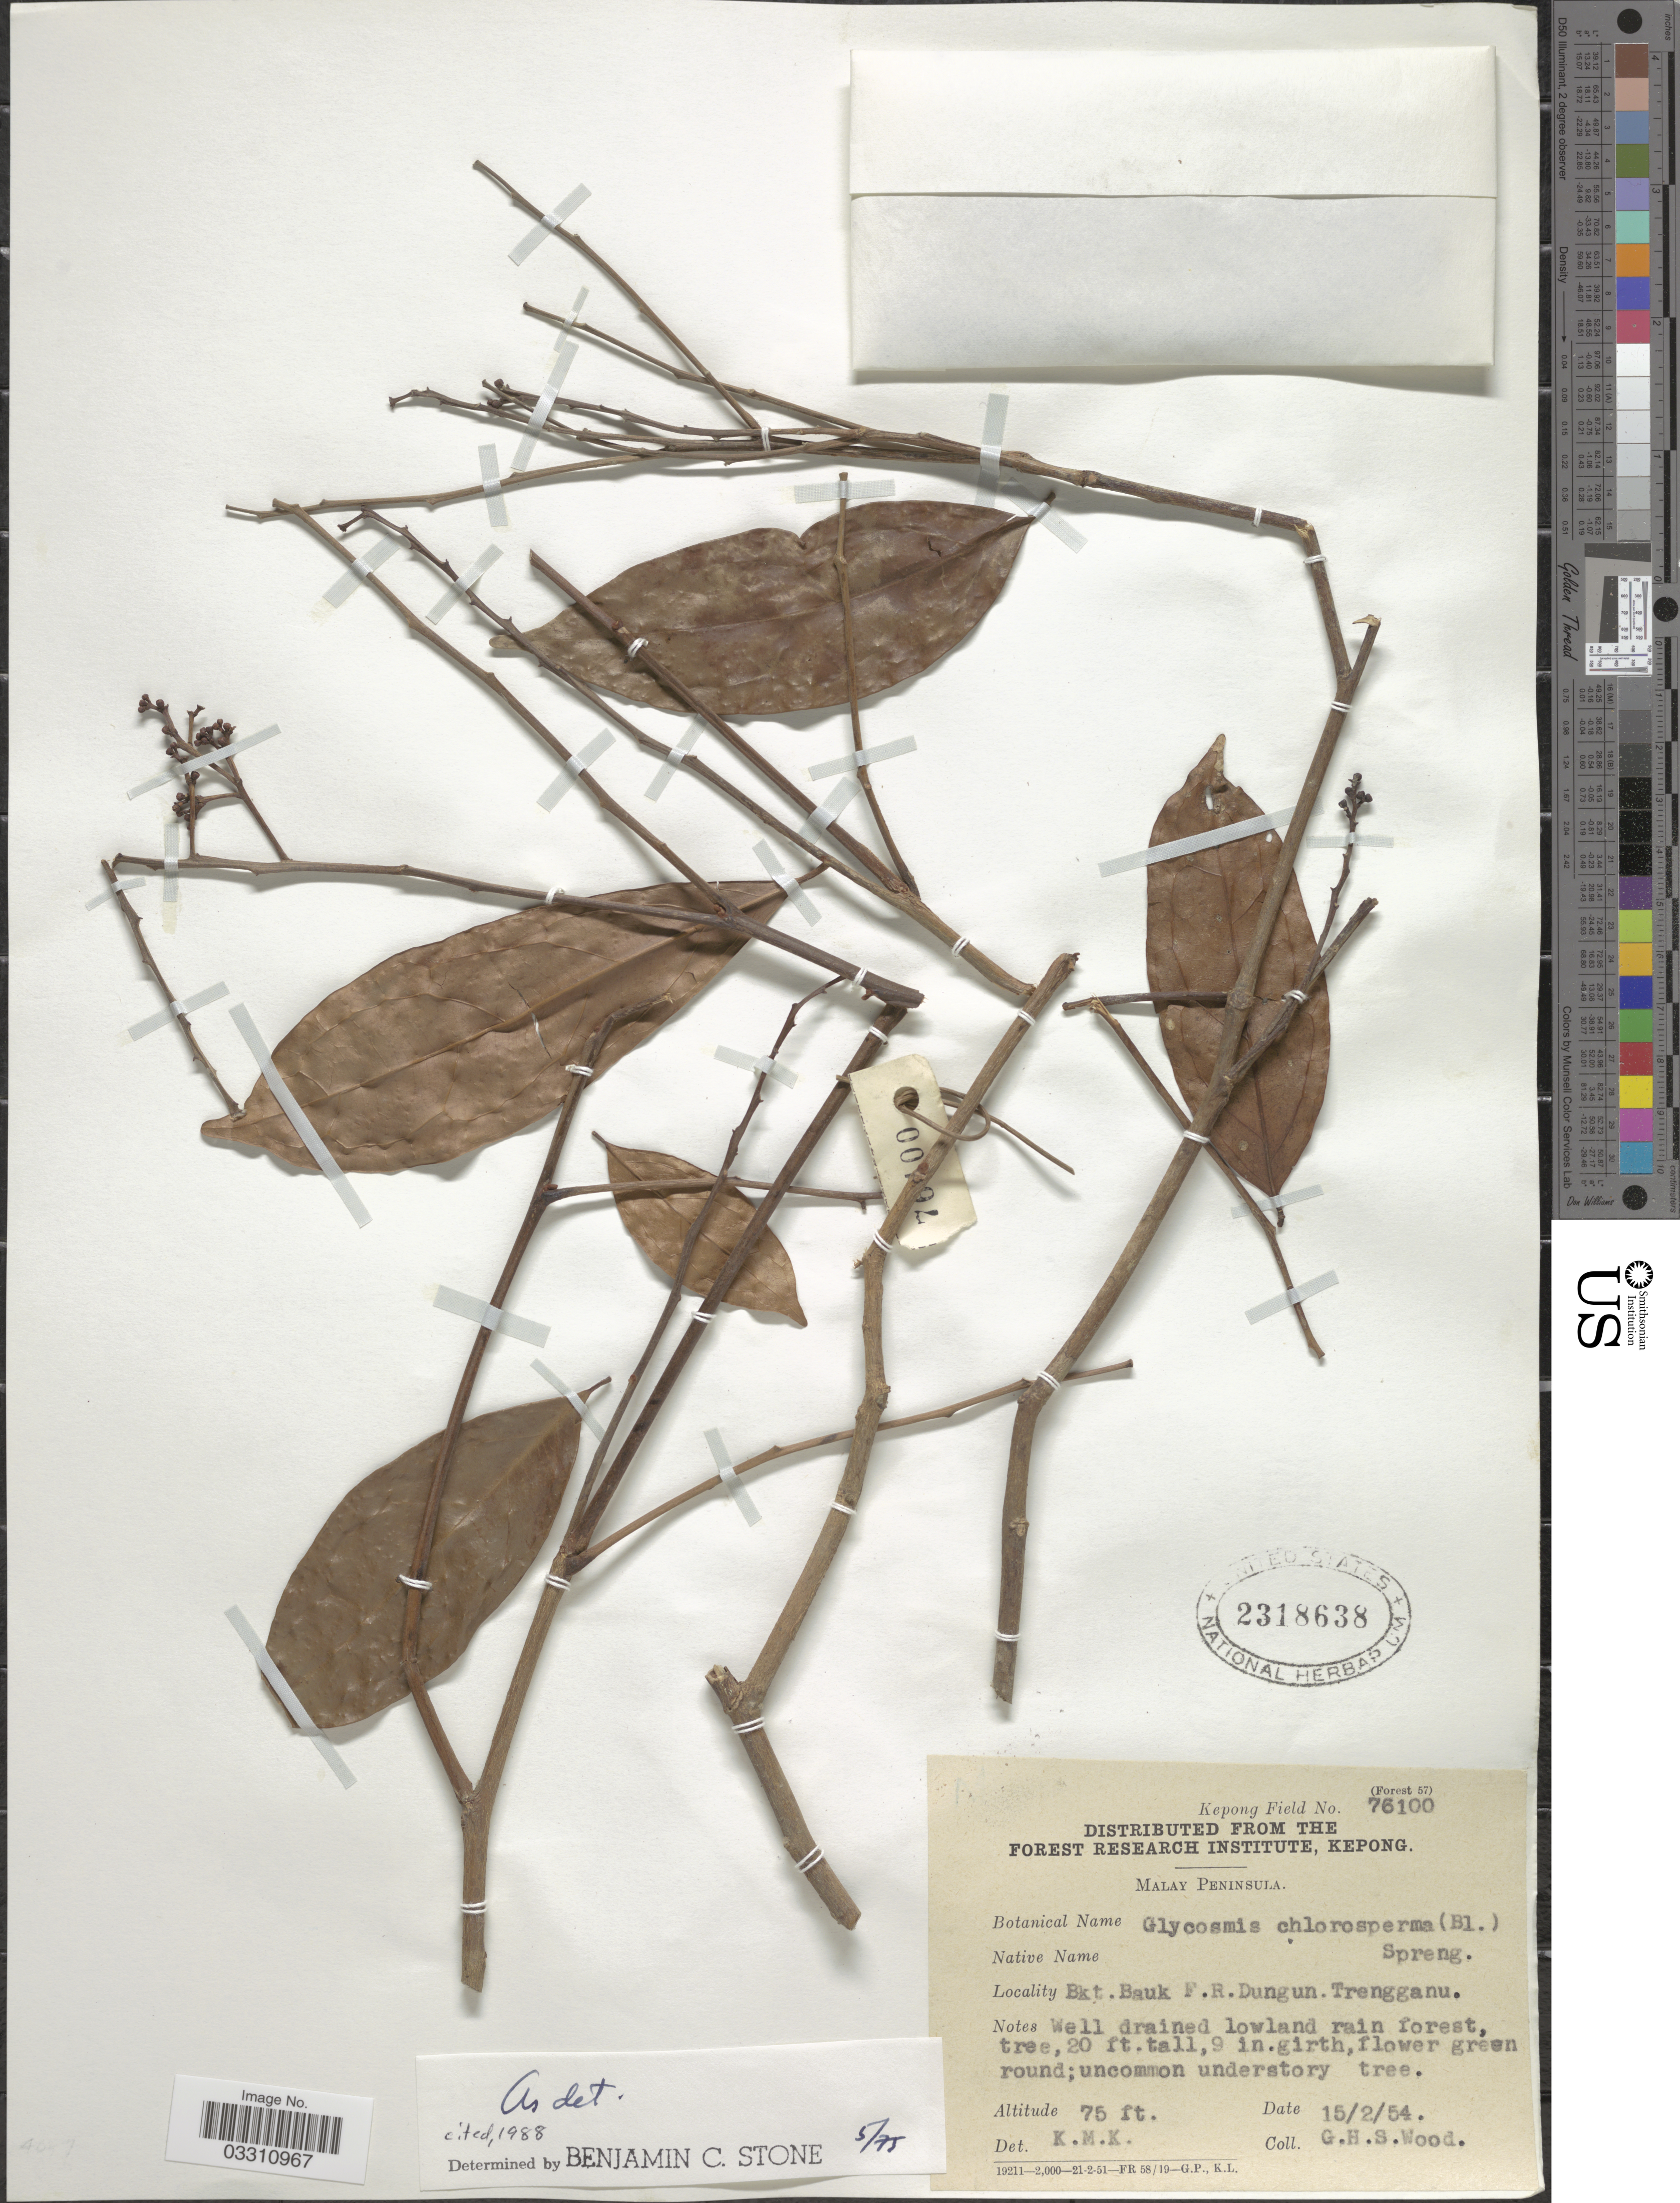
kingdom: Plantae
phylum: Tracheophyta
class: Magnoliopsida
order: Sapindales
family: Rutaceae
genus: Glycosmis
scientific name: Glycosmis chlorosperma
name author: Spreng.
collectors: G. Wood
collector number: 76100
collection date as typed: Transcribed d/m/y: 15/2/54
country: Malaysia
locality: Malay Penisula, Bkt. Bauk F.R. Dungun. Trengganu.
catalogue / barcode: US 2318638